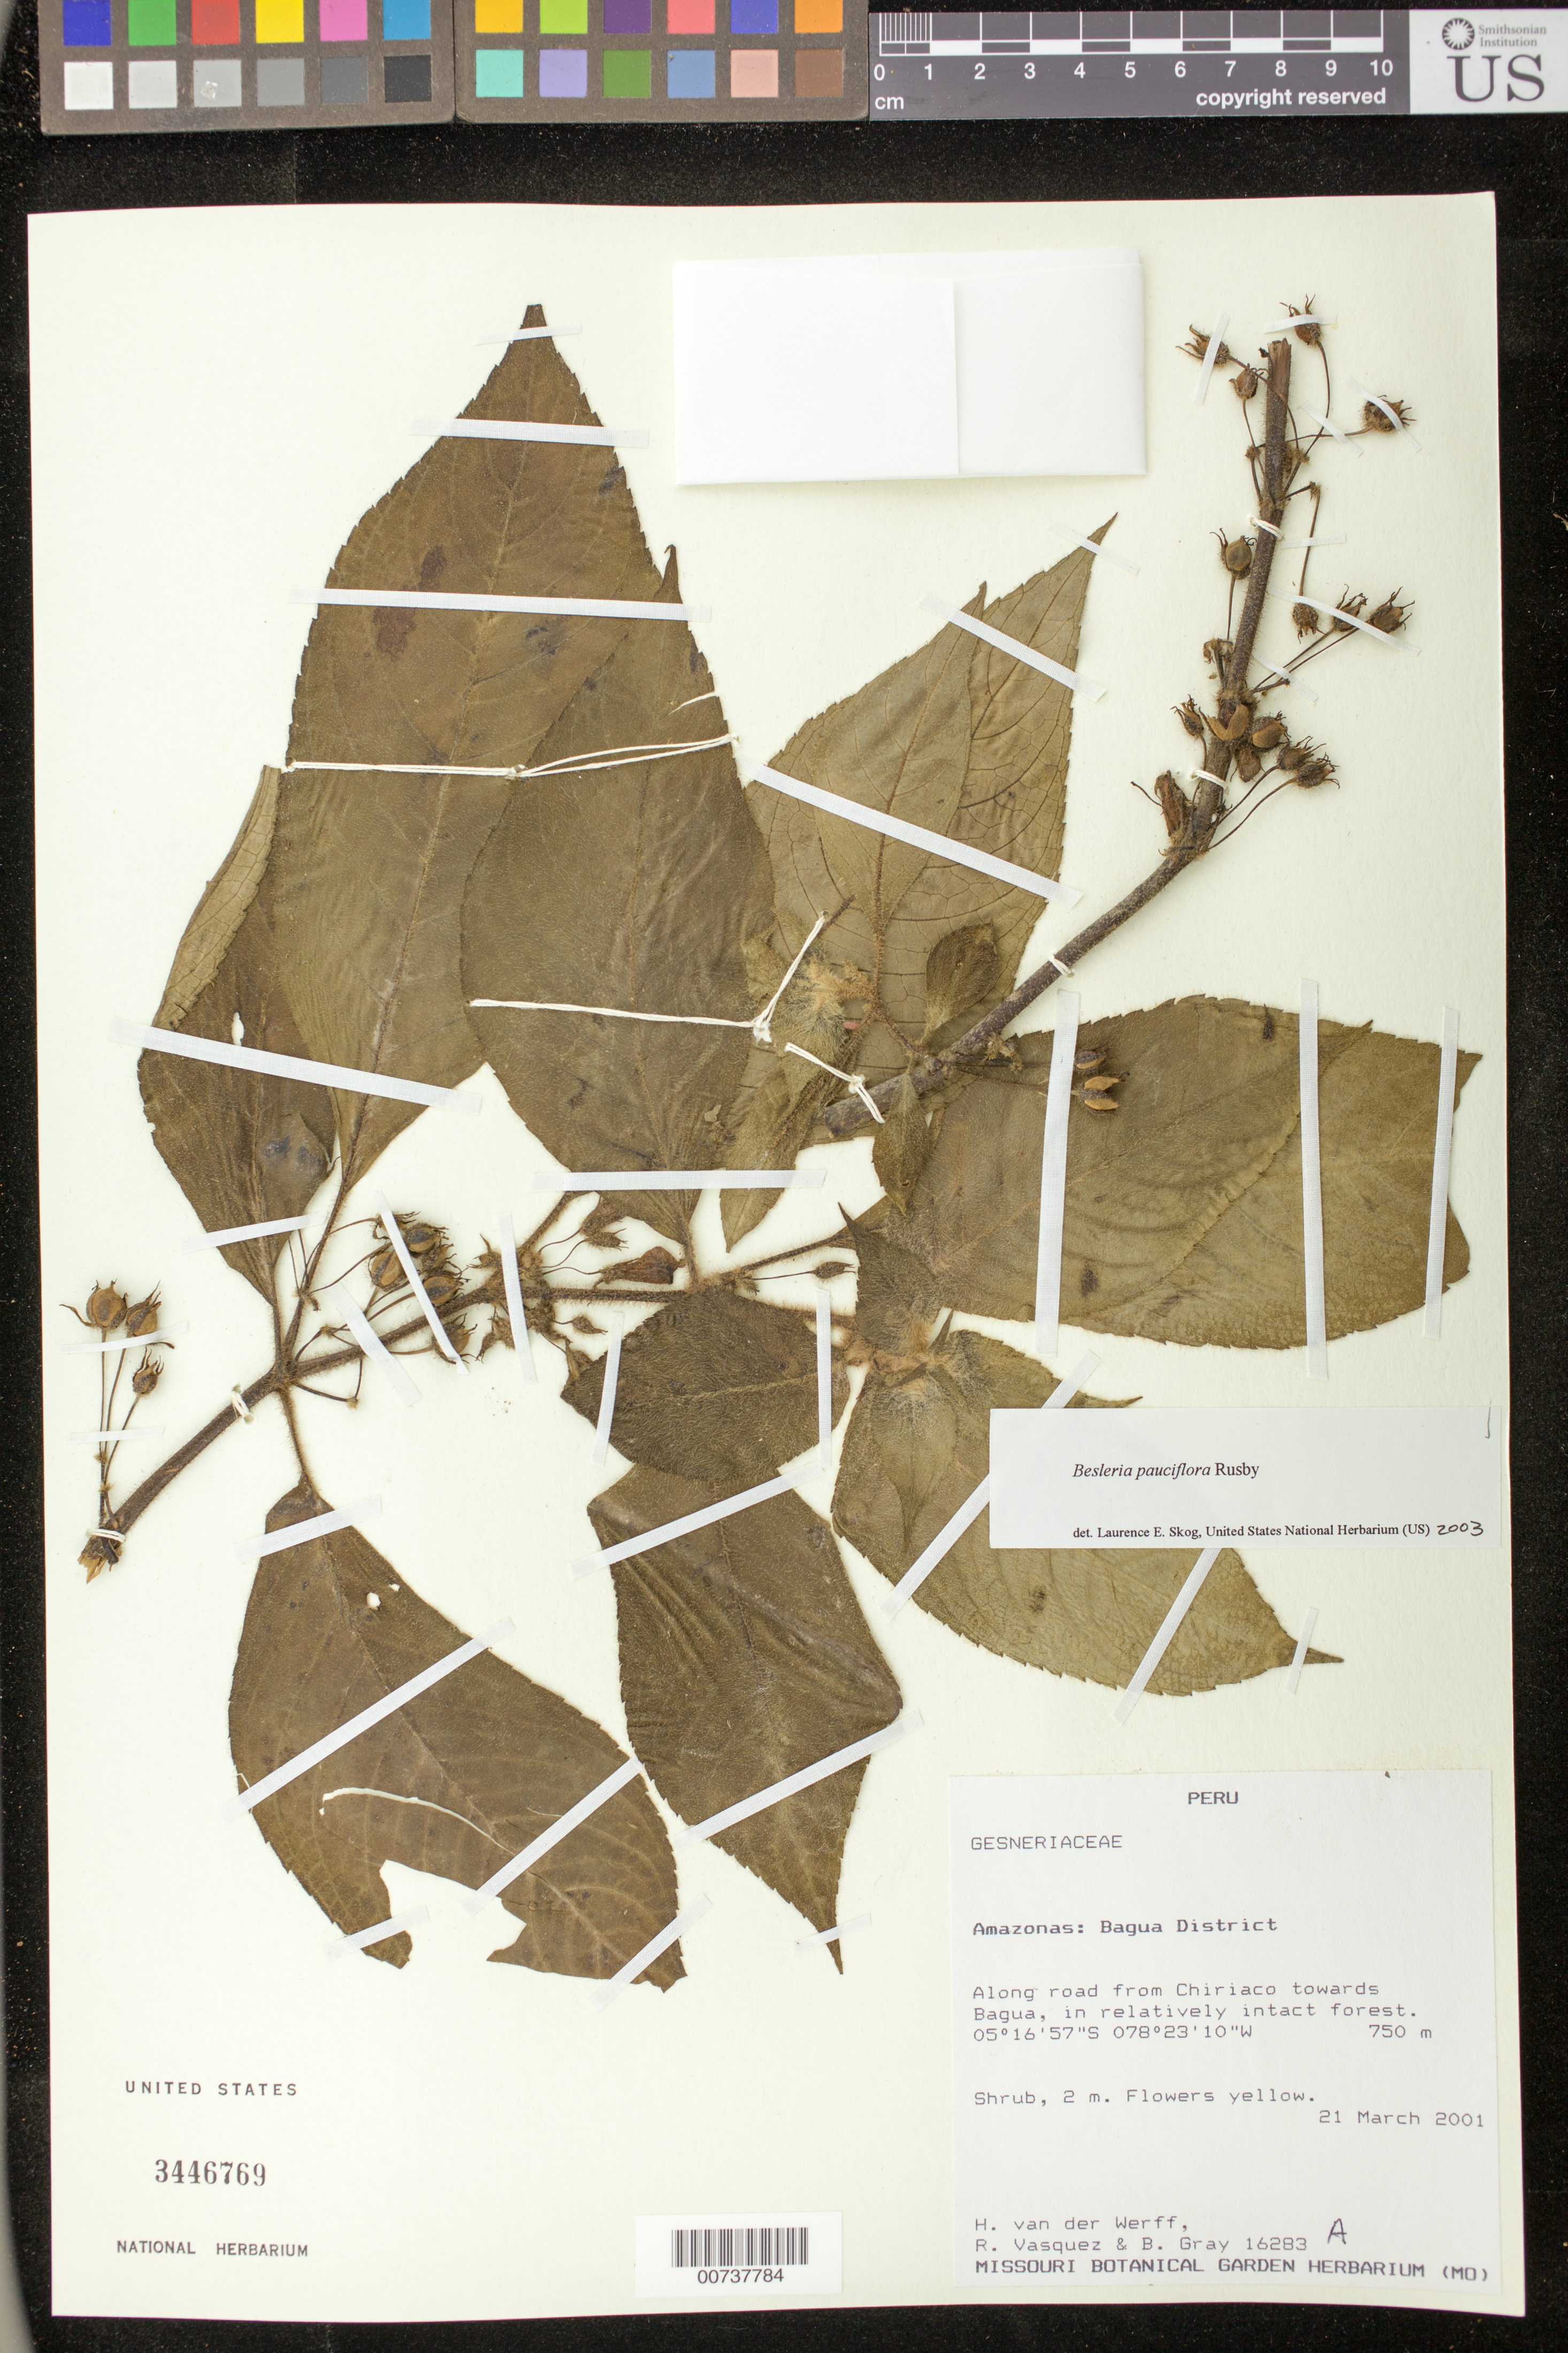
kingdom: Plantae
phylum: Tracheophyta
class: Magnoliopsida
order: Lamiales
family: Gesneriaceae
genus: Besleria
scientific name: Besleria pauciflora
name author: Rusby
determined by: Skog, Laurence E.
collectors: H. van der Werff, R. Vásquez & B. Gray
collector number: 16283 A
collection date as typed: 21 Mar 2001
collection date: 2001-03-21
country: Peru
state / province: Amazonas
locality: Baguet District, along road from Chiriaco towards Bague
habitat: In relatively intact forest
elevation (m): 750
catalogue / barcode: US 3446769